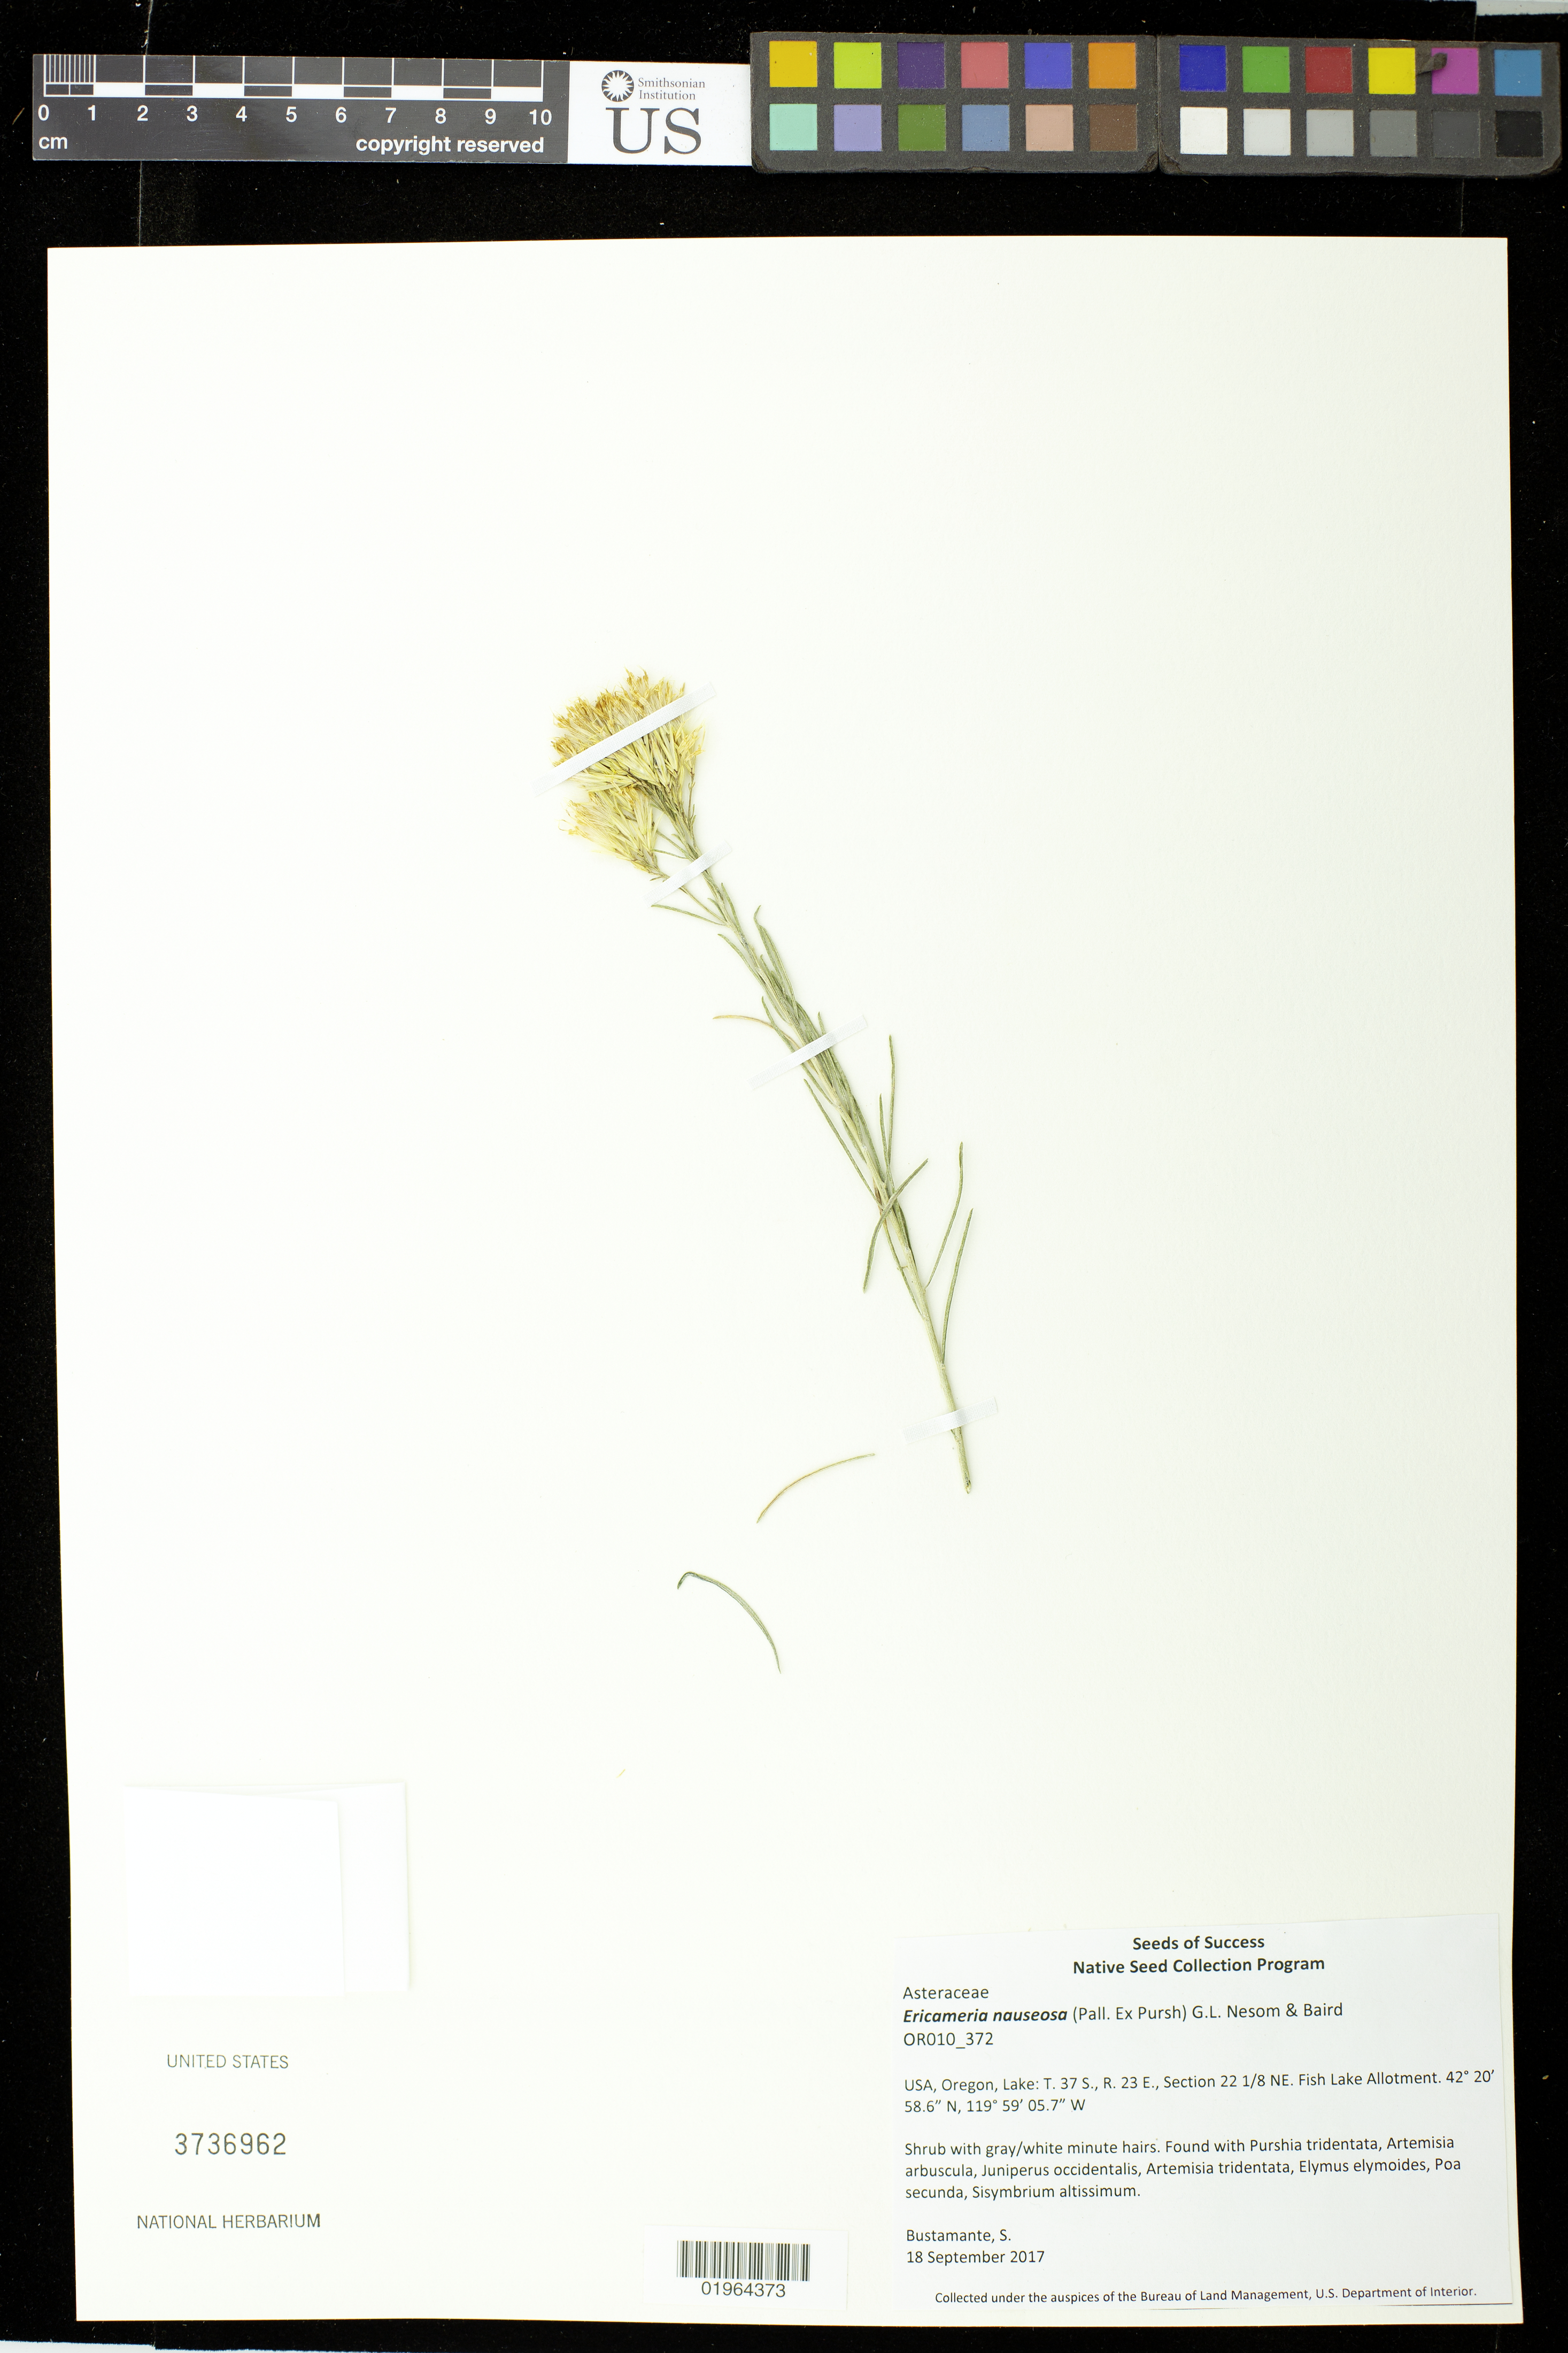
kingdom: Plantae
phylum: Tracheophyta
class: Magnoliopsida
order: Asterales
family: Asteraceae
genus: Ericameria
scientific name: Ericameria nauseosa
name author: (Pall. ex Pursh) G.L. Nesom & G.I. Baird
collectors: S. Bustamante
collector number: OR010_372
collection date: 2017-09-18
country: United States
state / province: Oregon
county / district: Lake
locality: Fish Lake Allotment, T37S, R23E, section 26 NE 1/8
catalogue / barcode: US 3736962